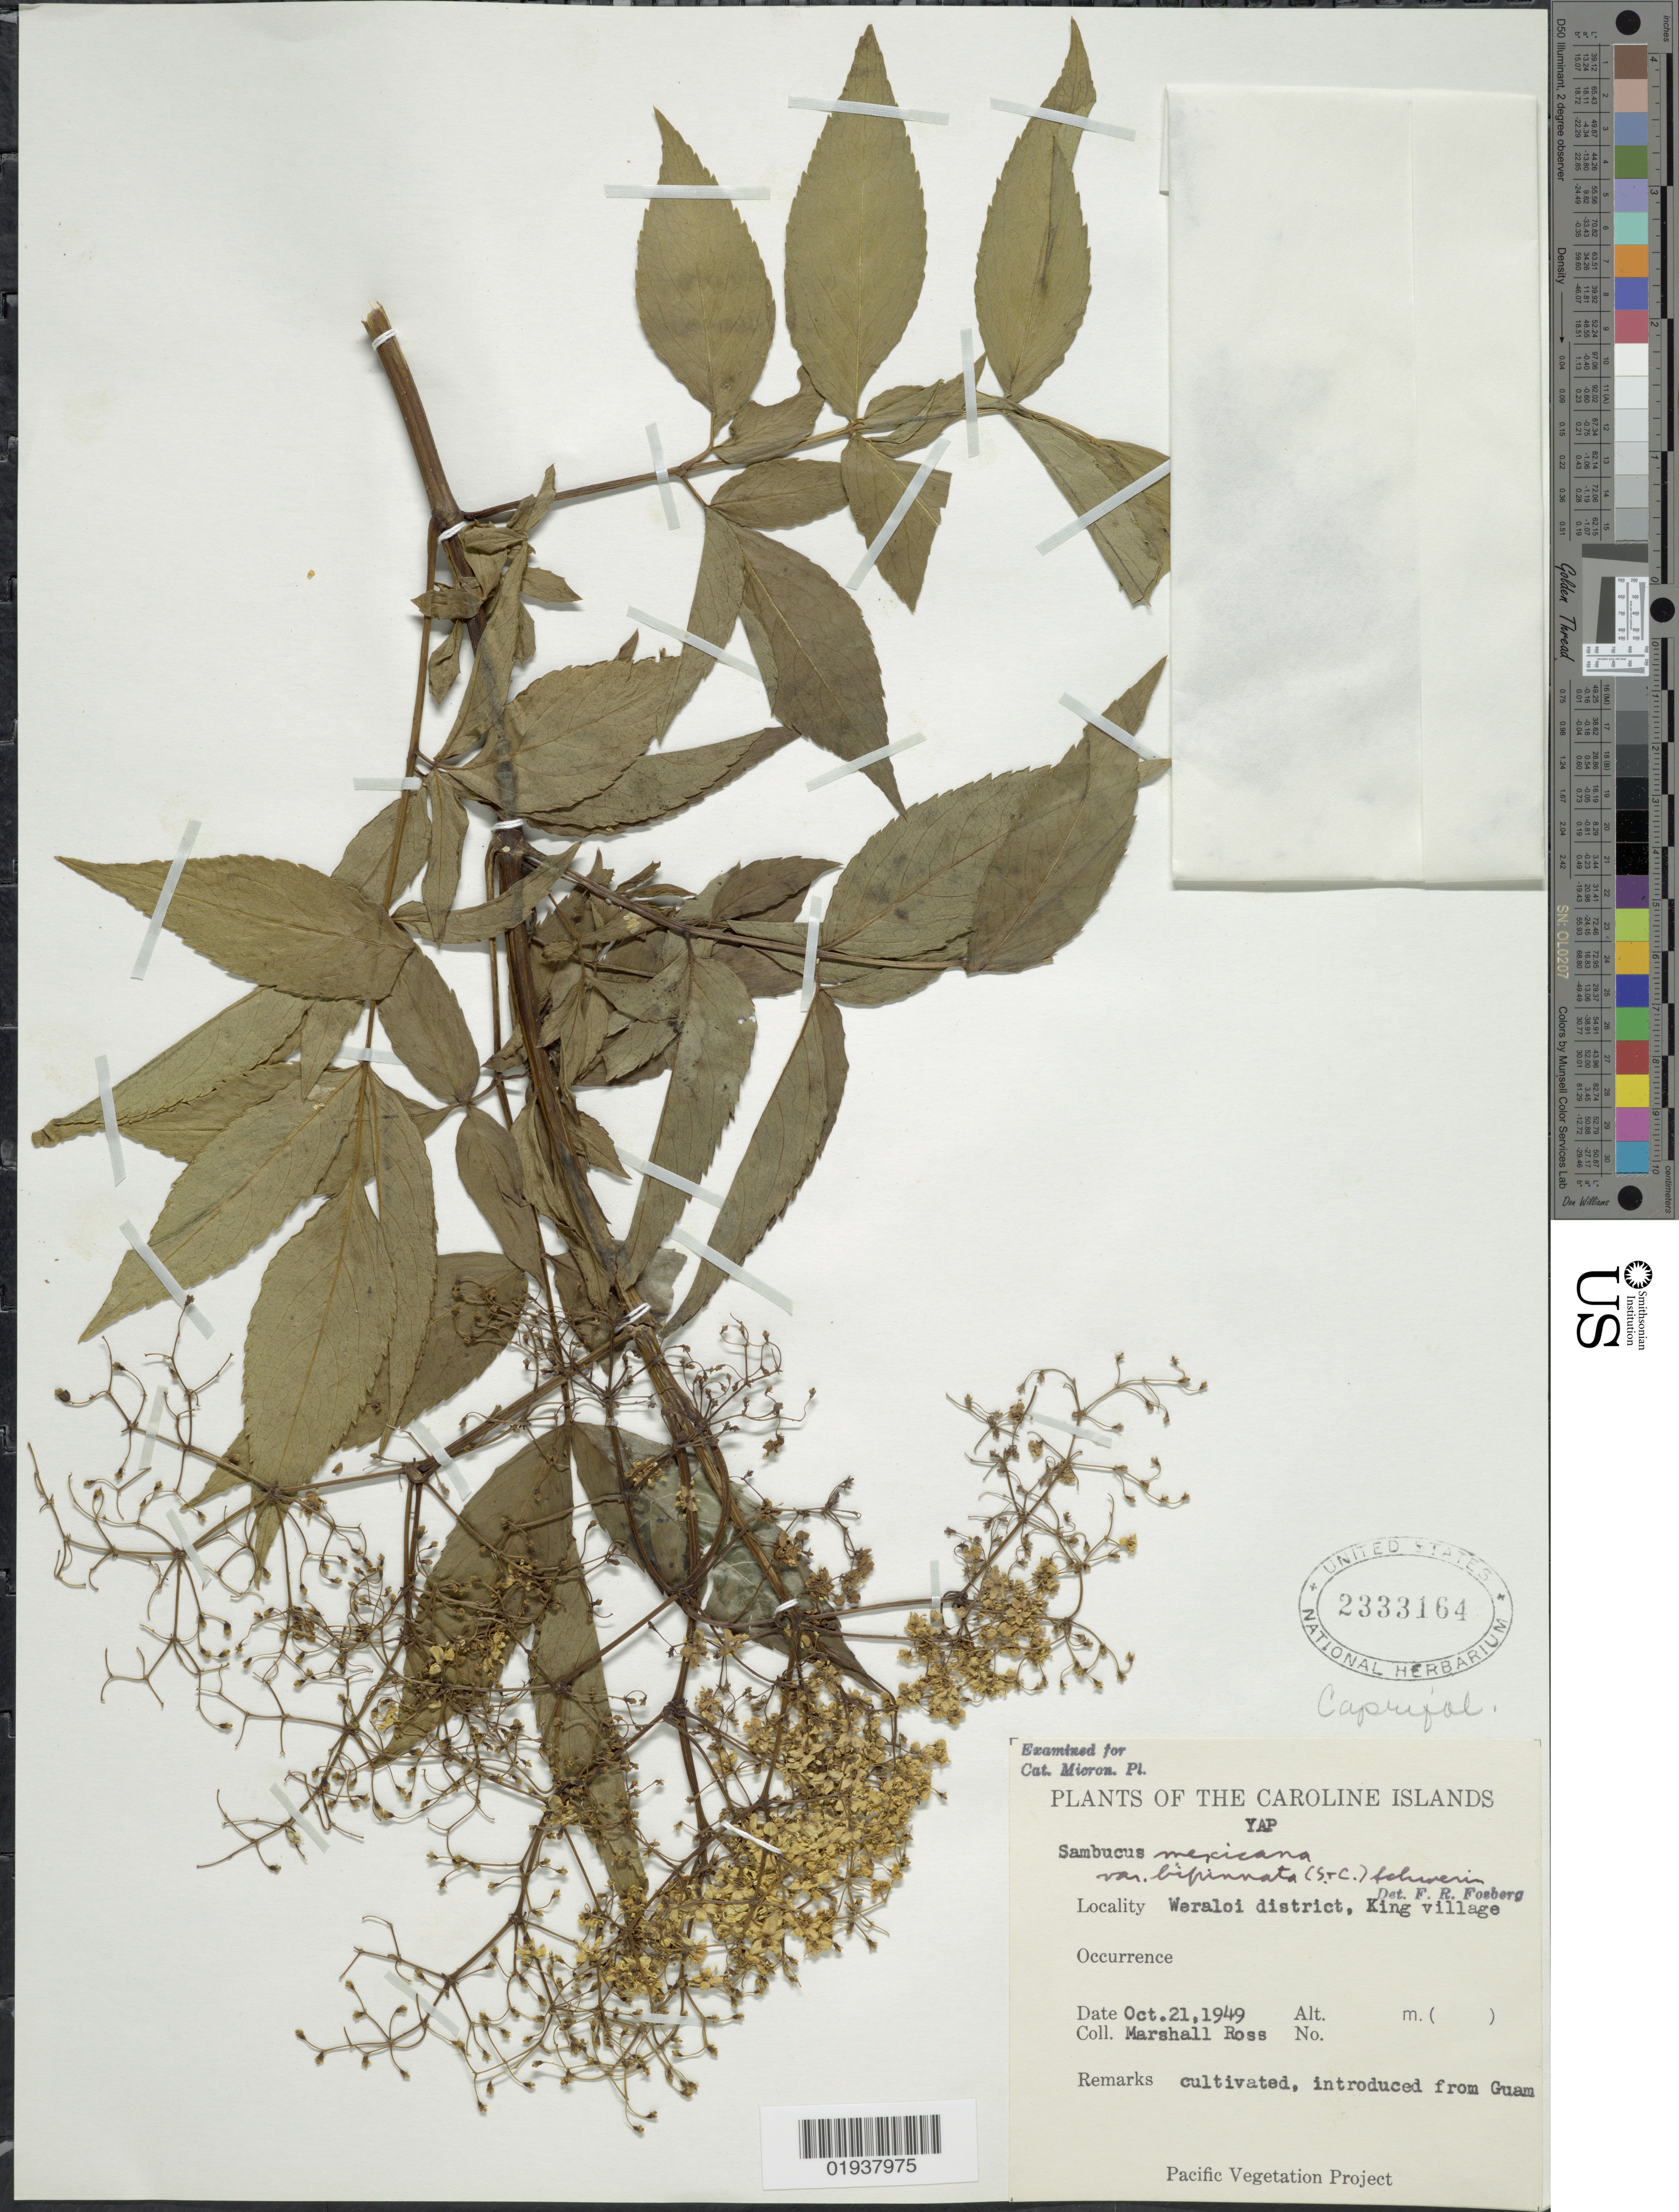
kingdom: Plantae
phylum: Tracheophyta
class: Magnoliopsida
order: Dipsacales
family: Viburnaceae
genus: Sambucus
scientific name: Sambucus canadensis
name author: L.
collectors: M. Ross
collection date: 1949-10-21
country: Micronesia, Federated States of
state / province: Yap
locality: The Caroline Islands, Yap, Weraloi district, King village.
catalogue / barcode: US 2333164